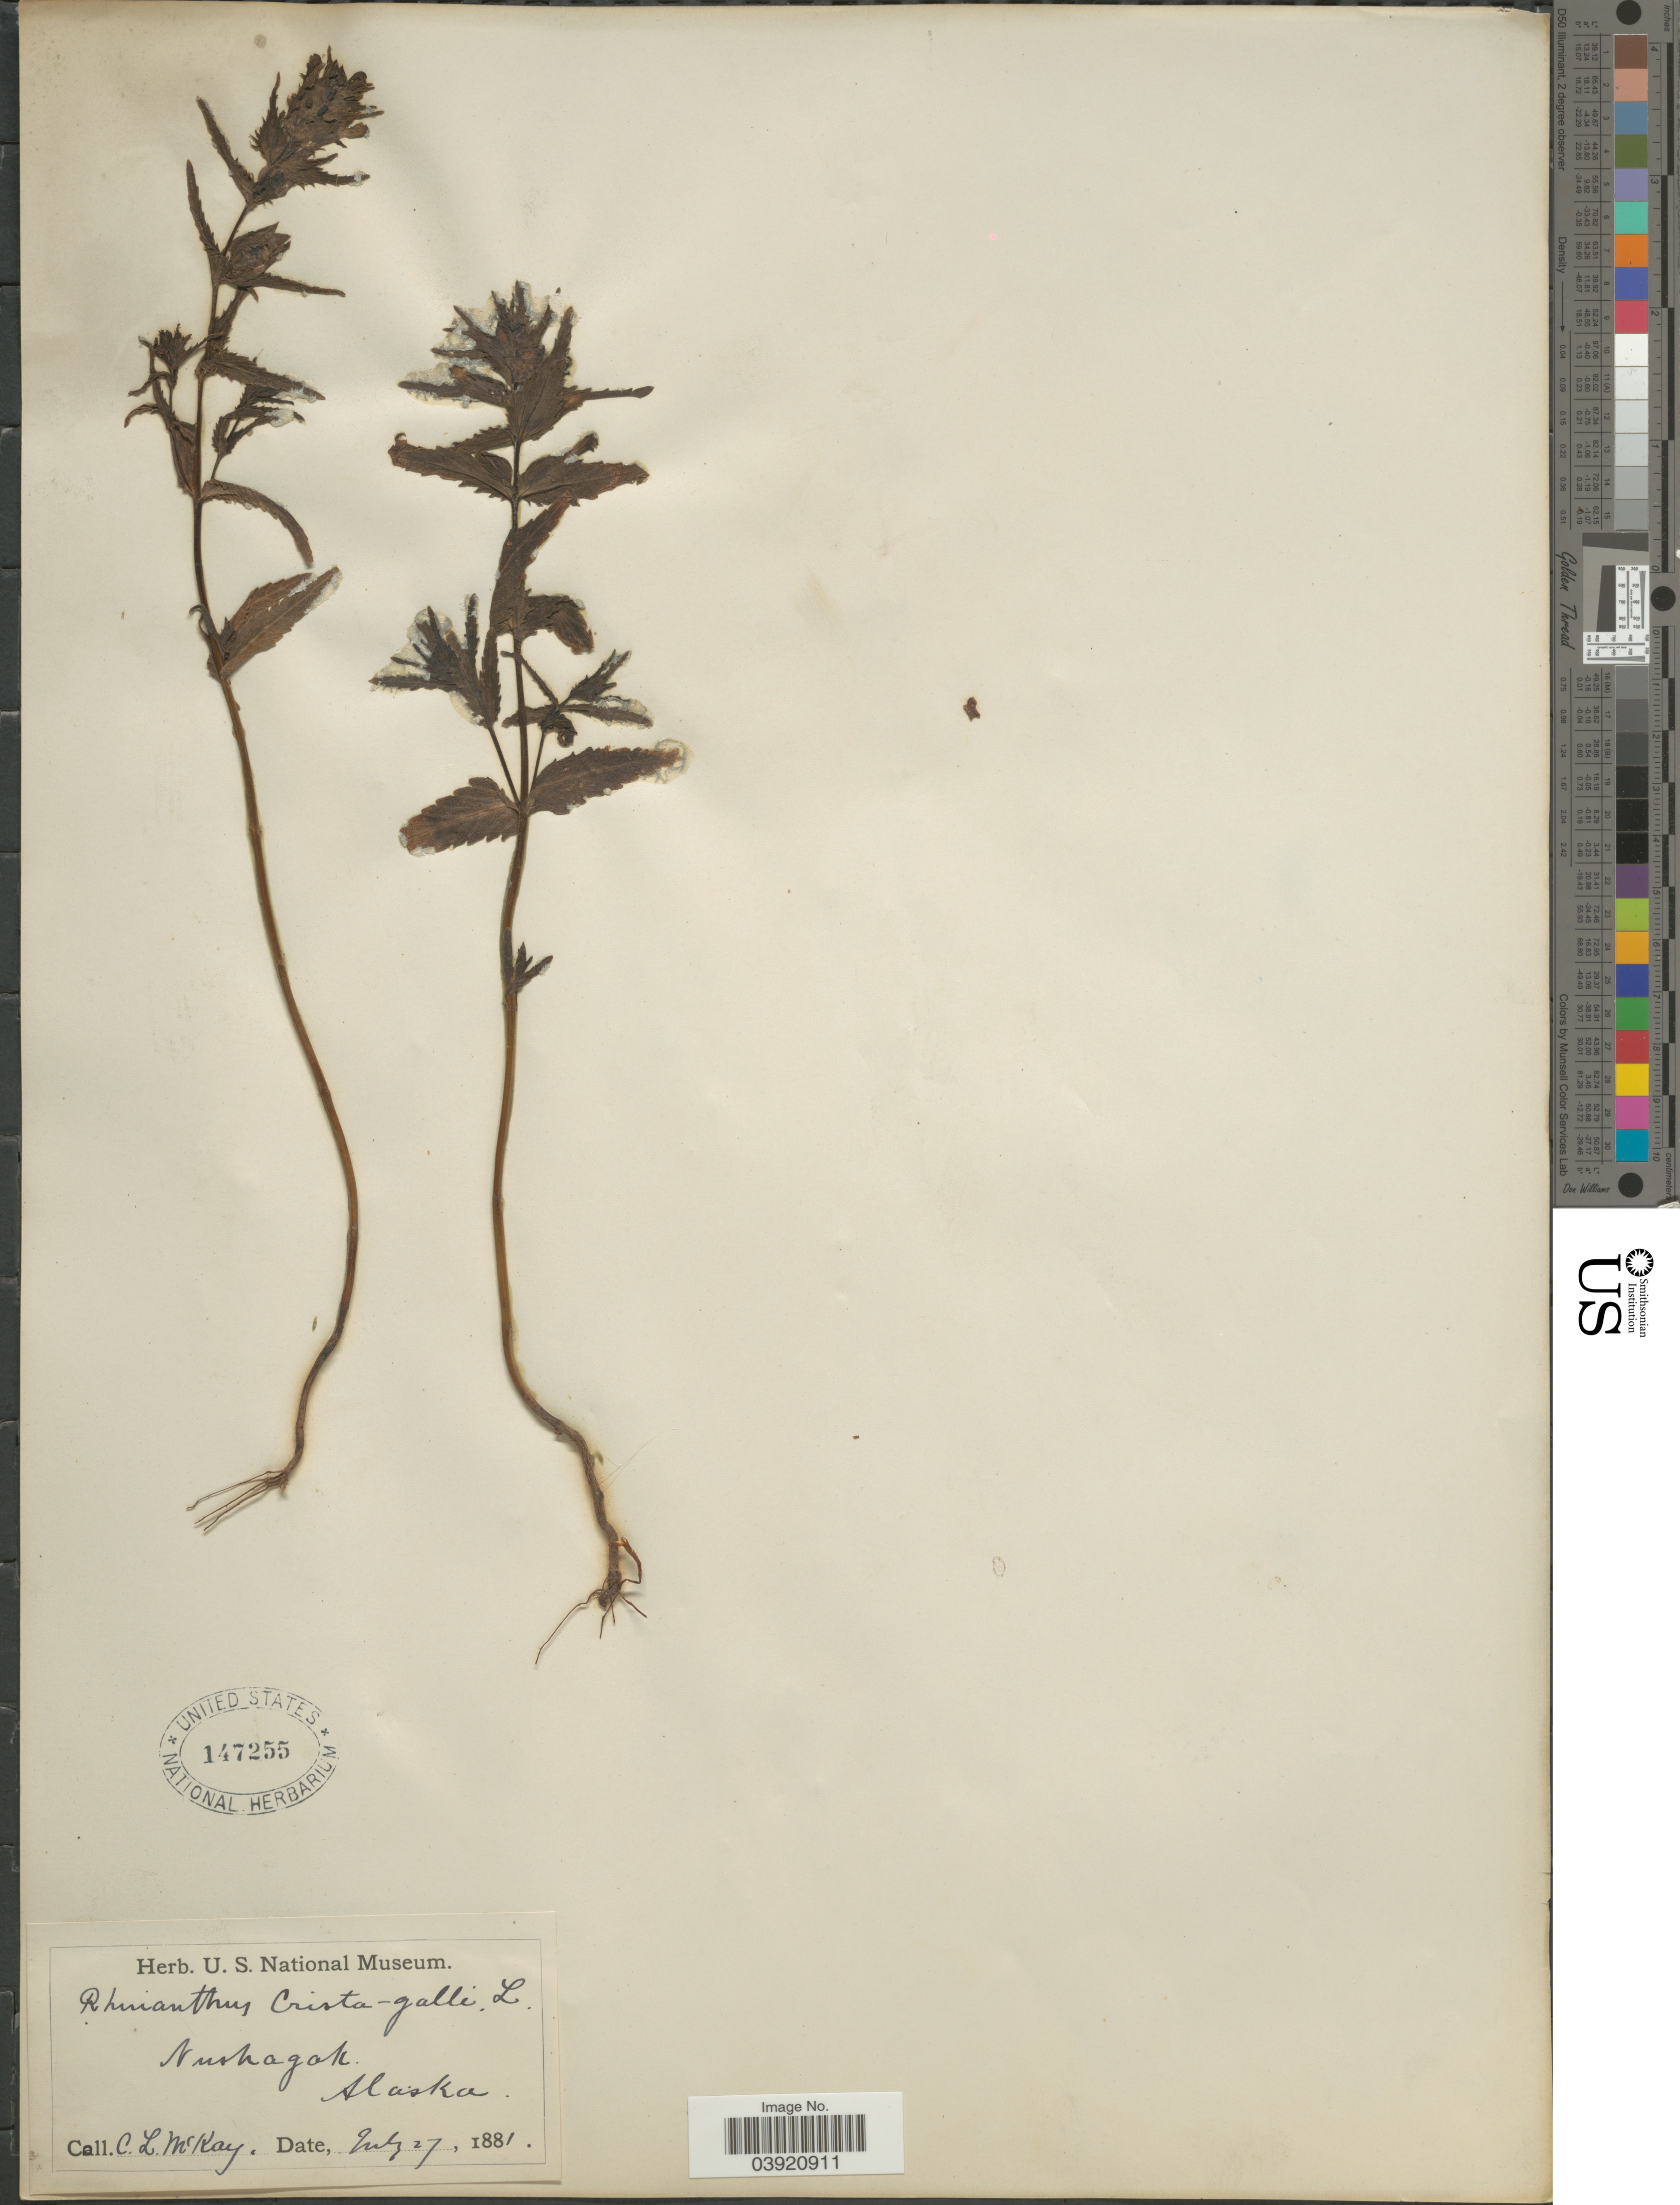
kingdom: Plantae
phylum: Tracheophyta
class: Magnoliopsida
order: Lamiales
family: Orobanchaceae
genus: Rhinanthus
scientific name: Rhinanthus minor subsp. groenlandicus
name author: (Chabert) Neum.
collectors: C. McKay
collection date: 1881-07-27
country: United States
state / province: Alaska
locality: Nushagak.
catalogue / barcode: US 147255